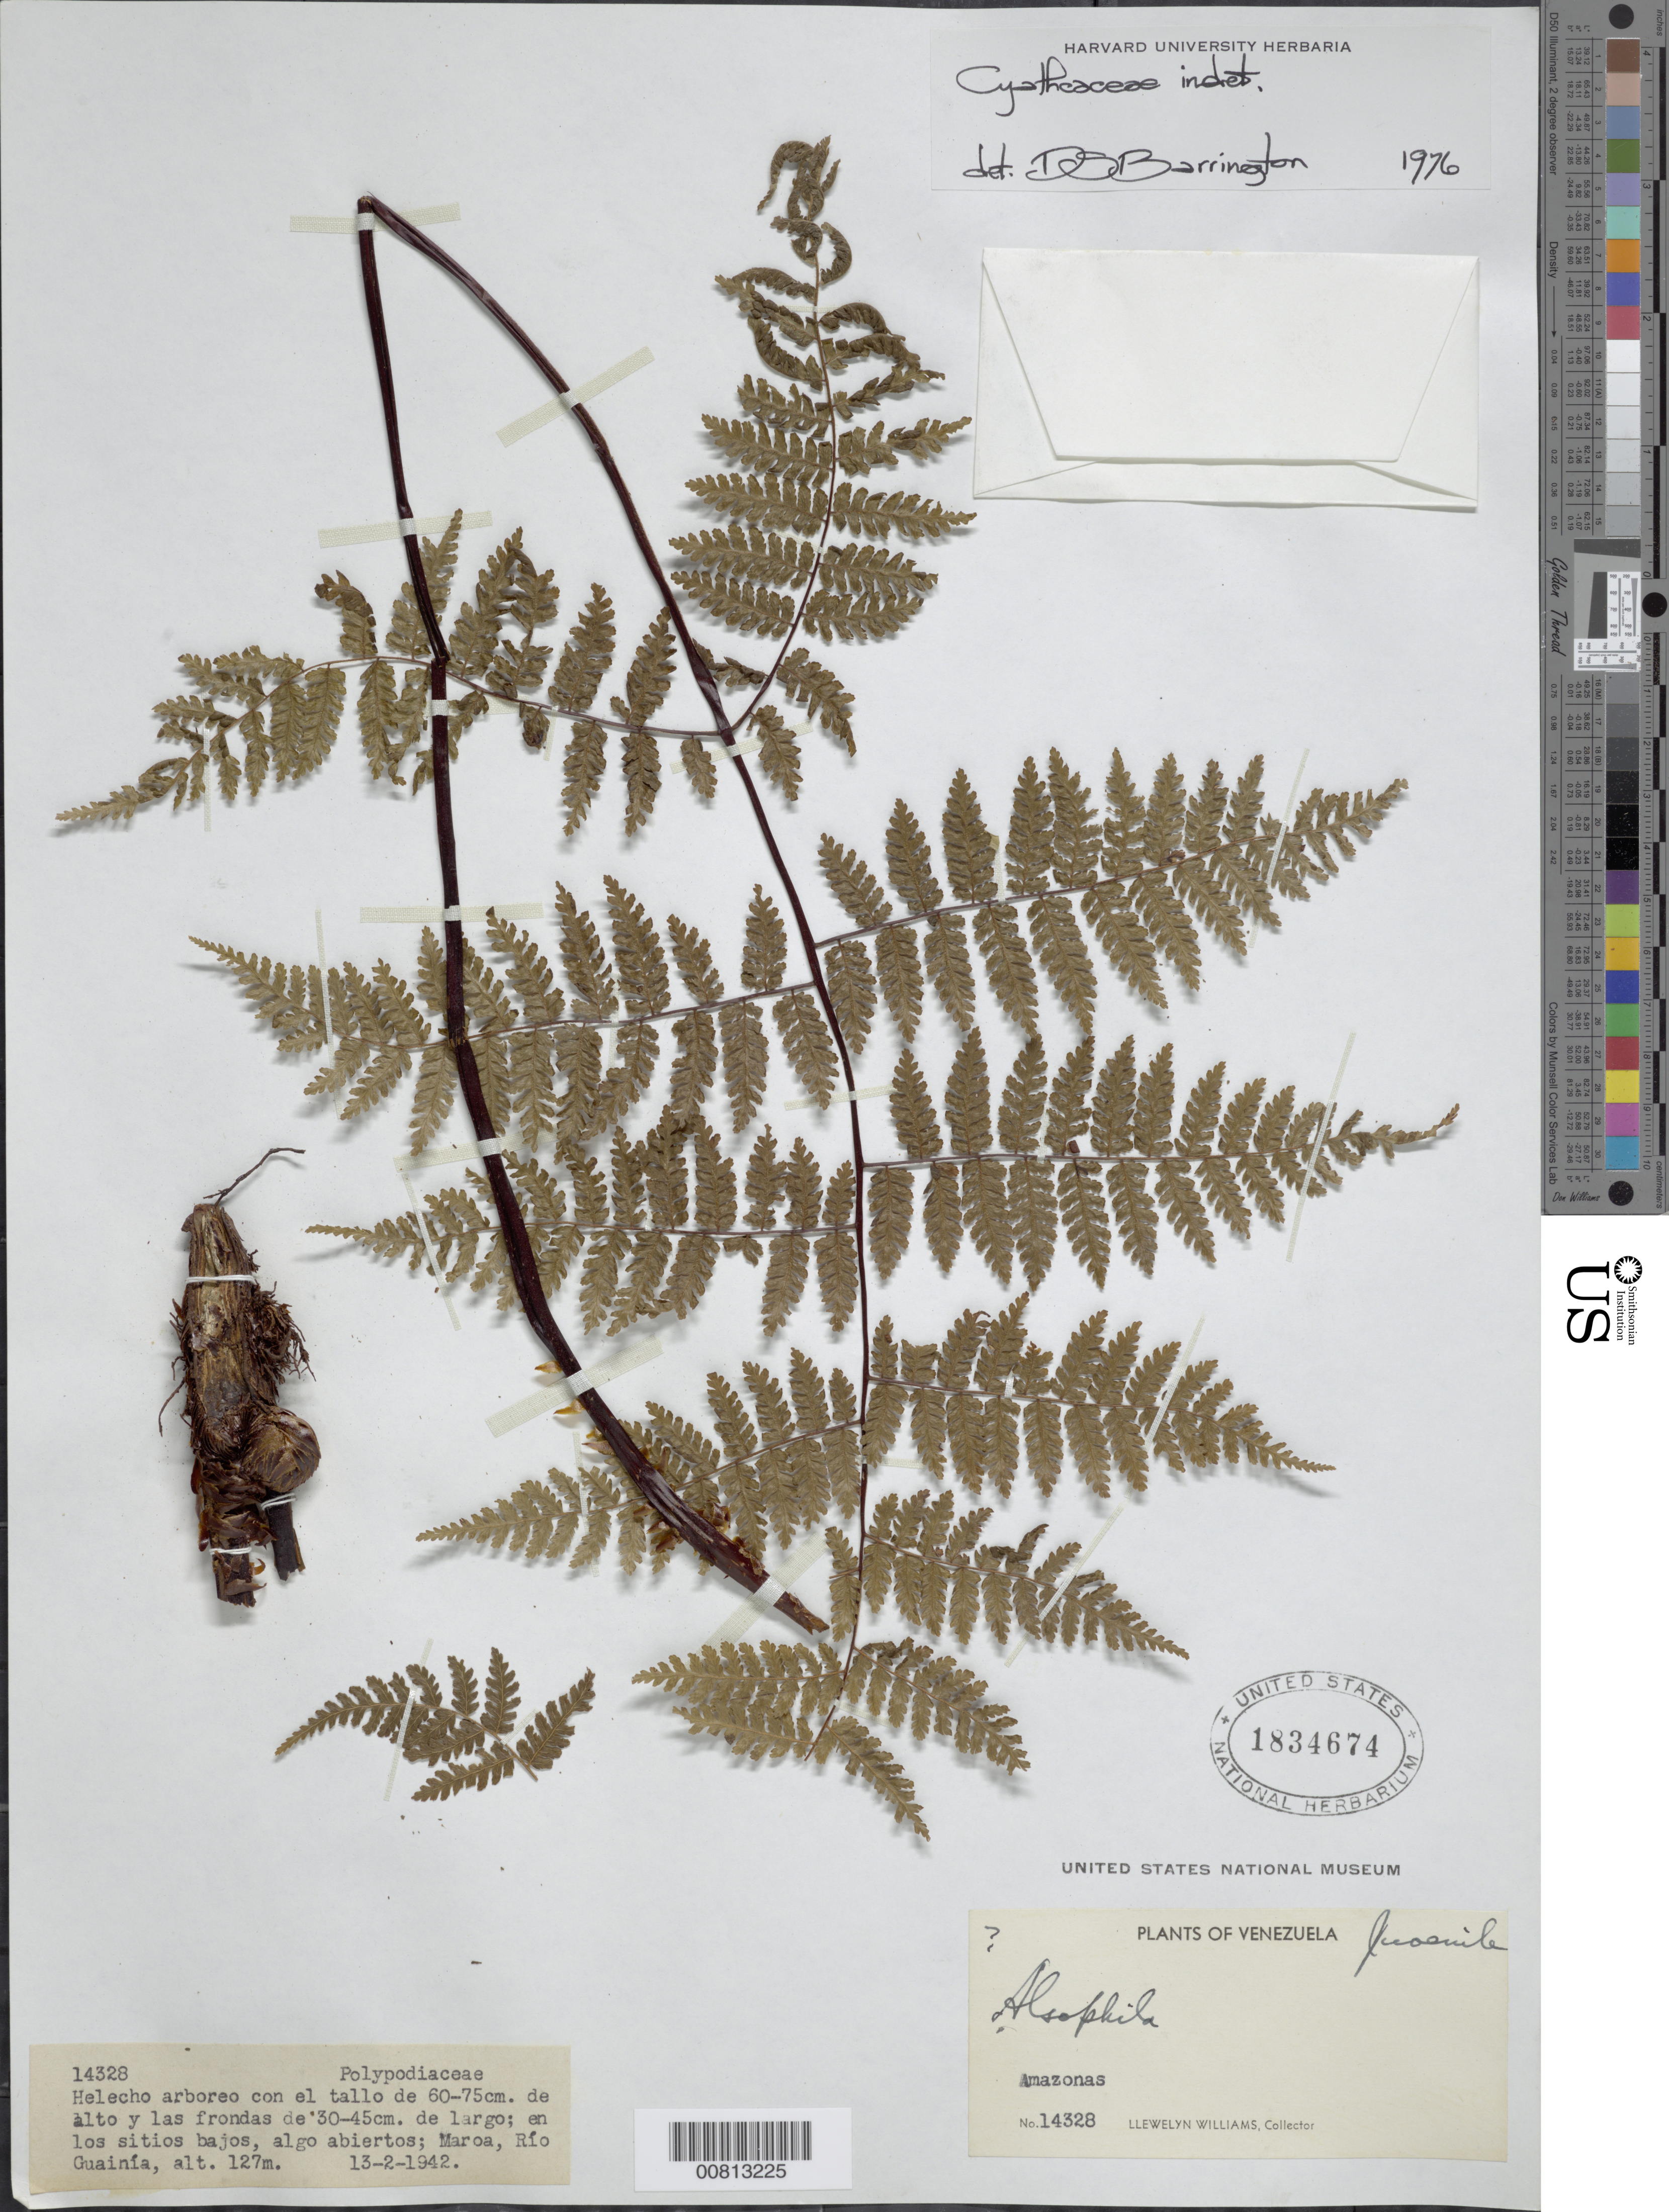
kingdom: Plantae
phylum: Tracheophyta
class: Polypodiopsida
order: Cyatheales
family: Cyatheaceae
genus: Cyathea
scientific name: Cyathea sp.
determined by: Barrington, -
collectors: Ll. Williams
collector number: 14328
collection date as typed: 13-Feb-42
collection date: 1942-02-13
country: Venezuela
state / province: Amazonas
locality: Maroa, Río Guainía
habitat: Sitios bajos, algo abiertos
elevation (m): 127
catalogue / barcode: US 1834674